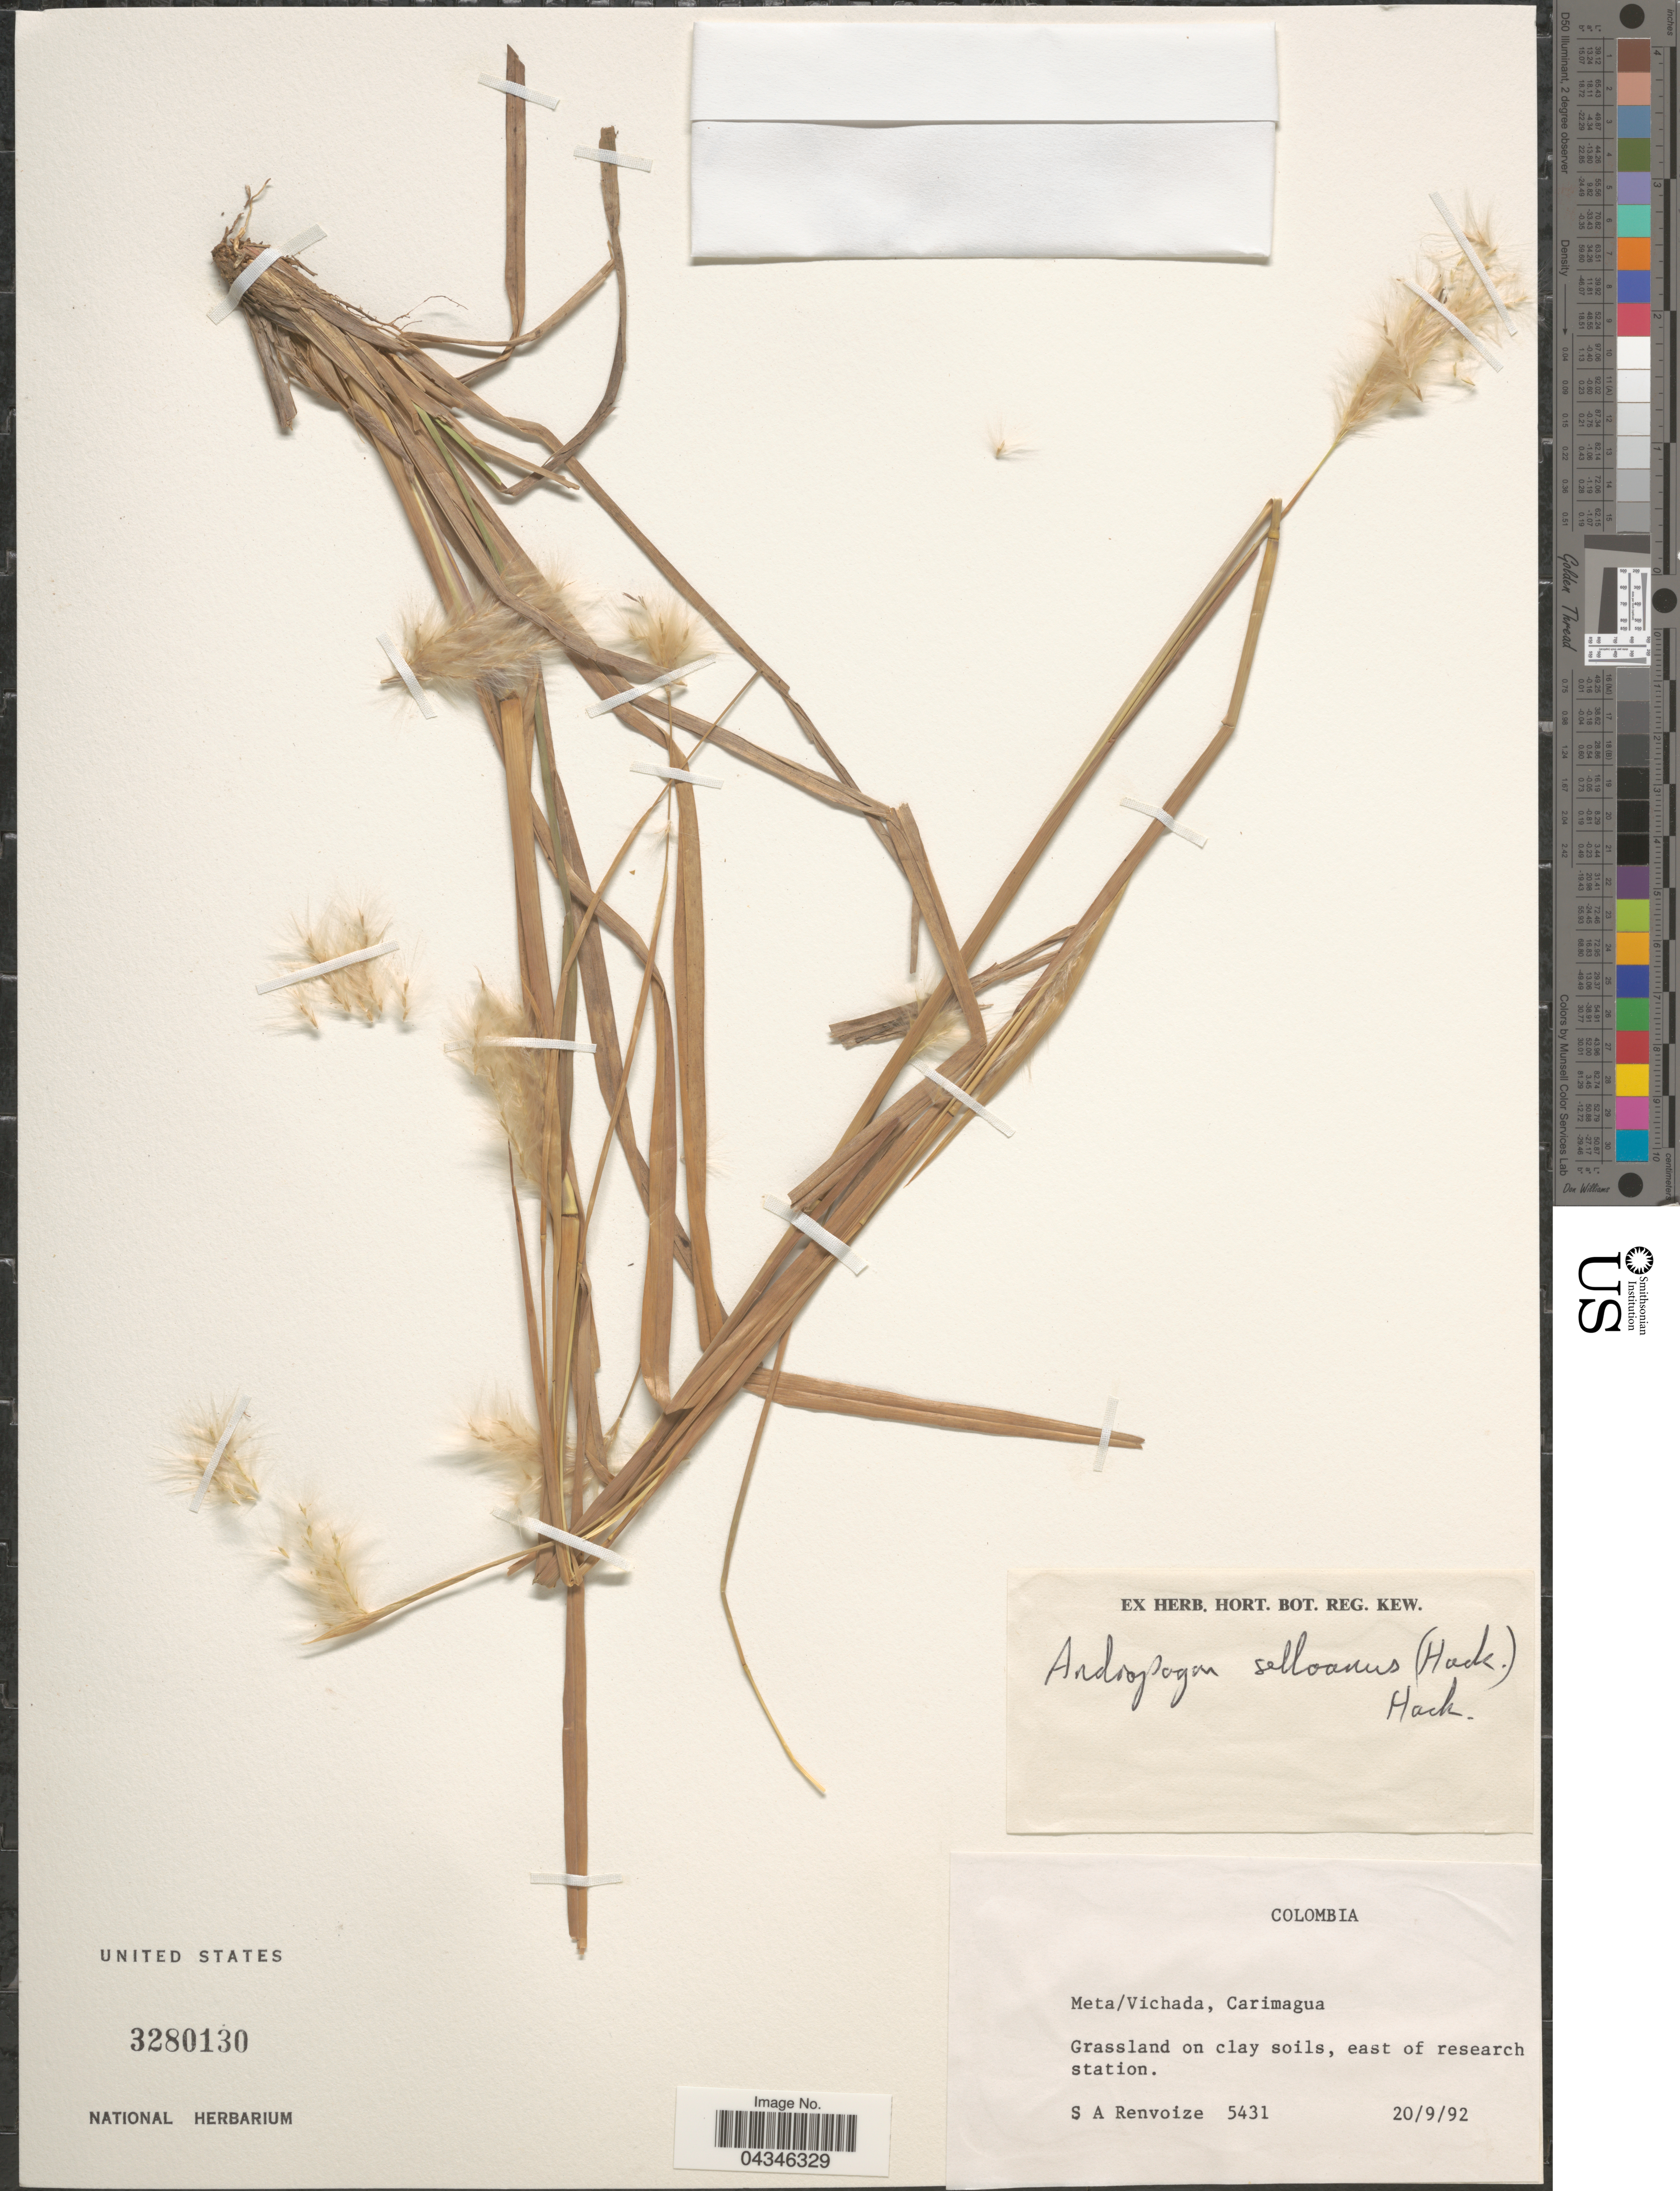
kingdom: Plantae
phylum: Tracheophyta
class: Liliopsida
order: Poales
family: Poaceae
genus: Andropogon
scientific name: Andropogon selloanus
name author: (Hack.) Hack.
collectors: S. A. Renvoize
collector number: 5431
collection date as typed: Transcribed d/m/y: 20/9/92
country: Colombia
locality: Meta/Vichada, Carimagua. East of research station.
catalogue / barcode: US 3280130